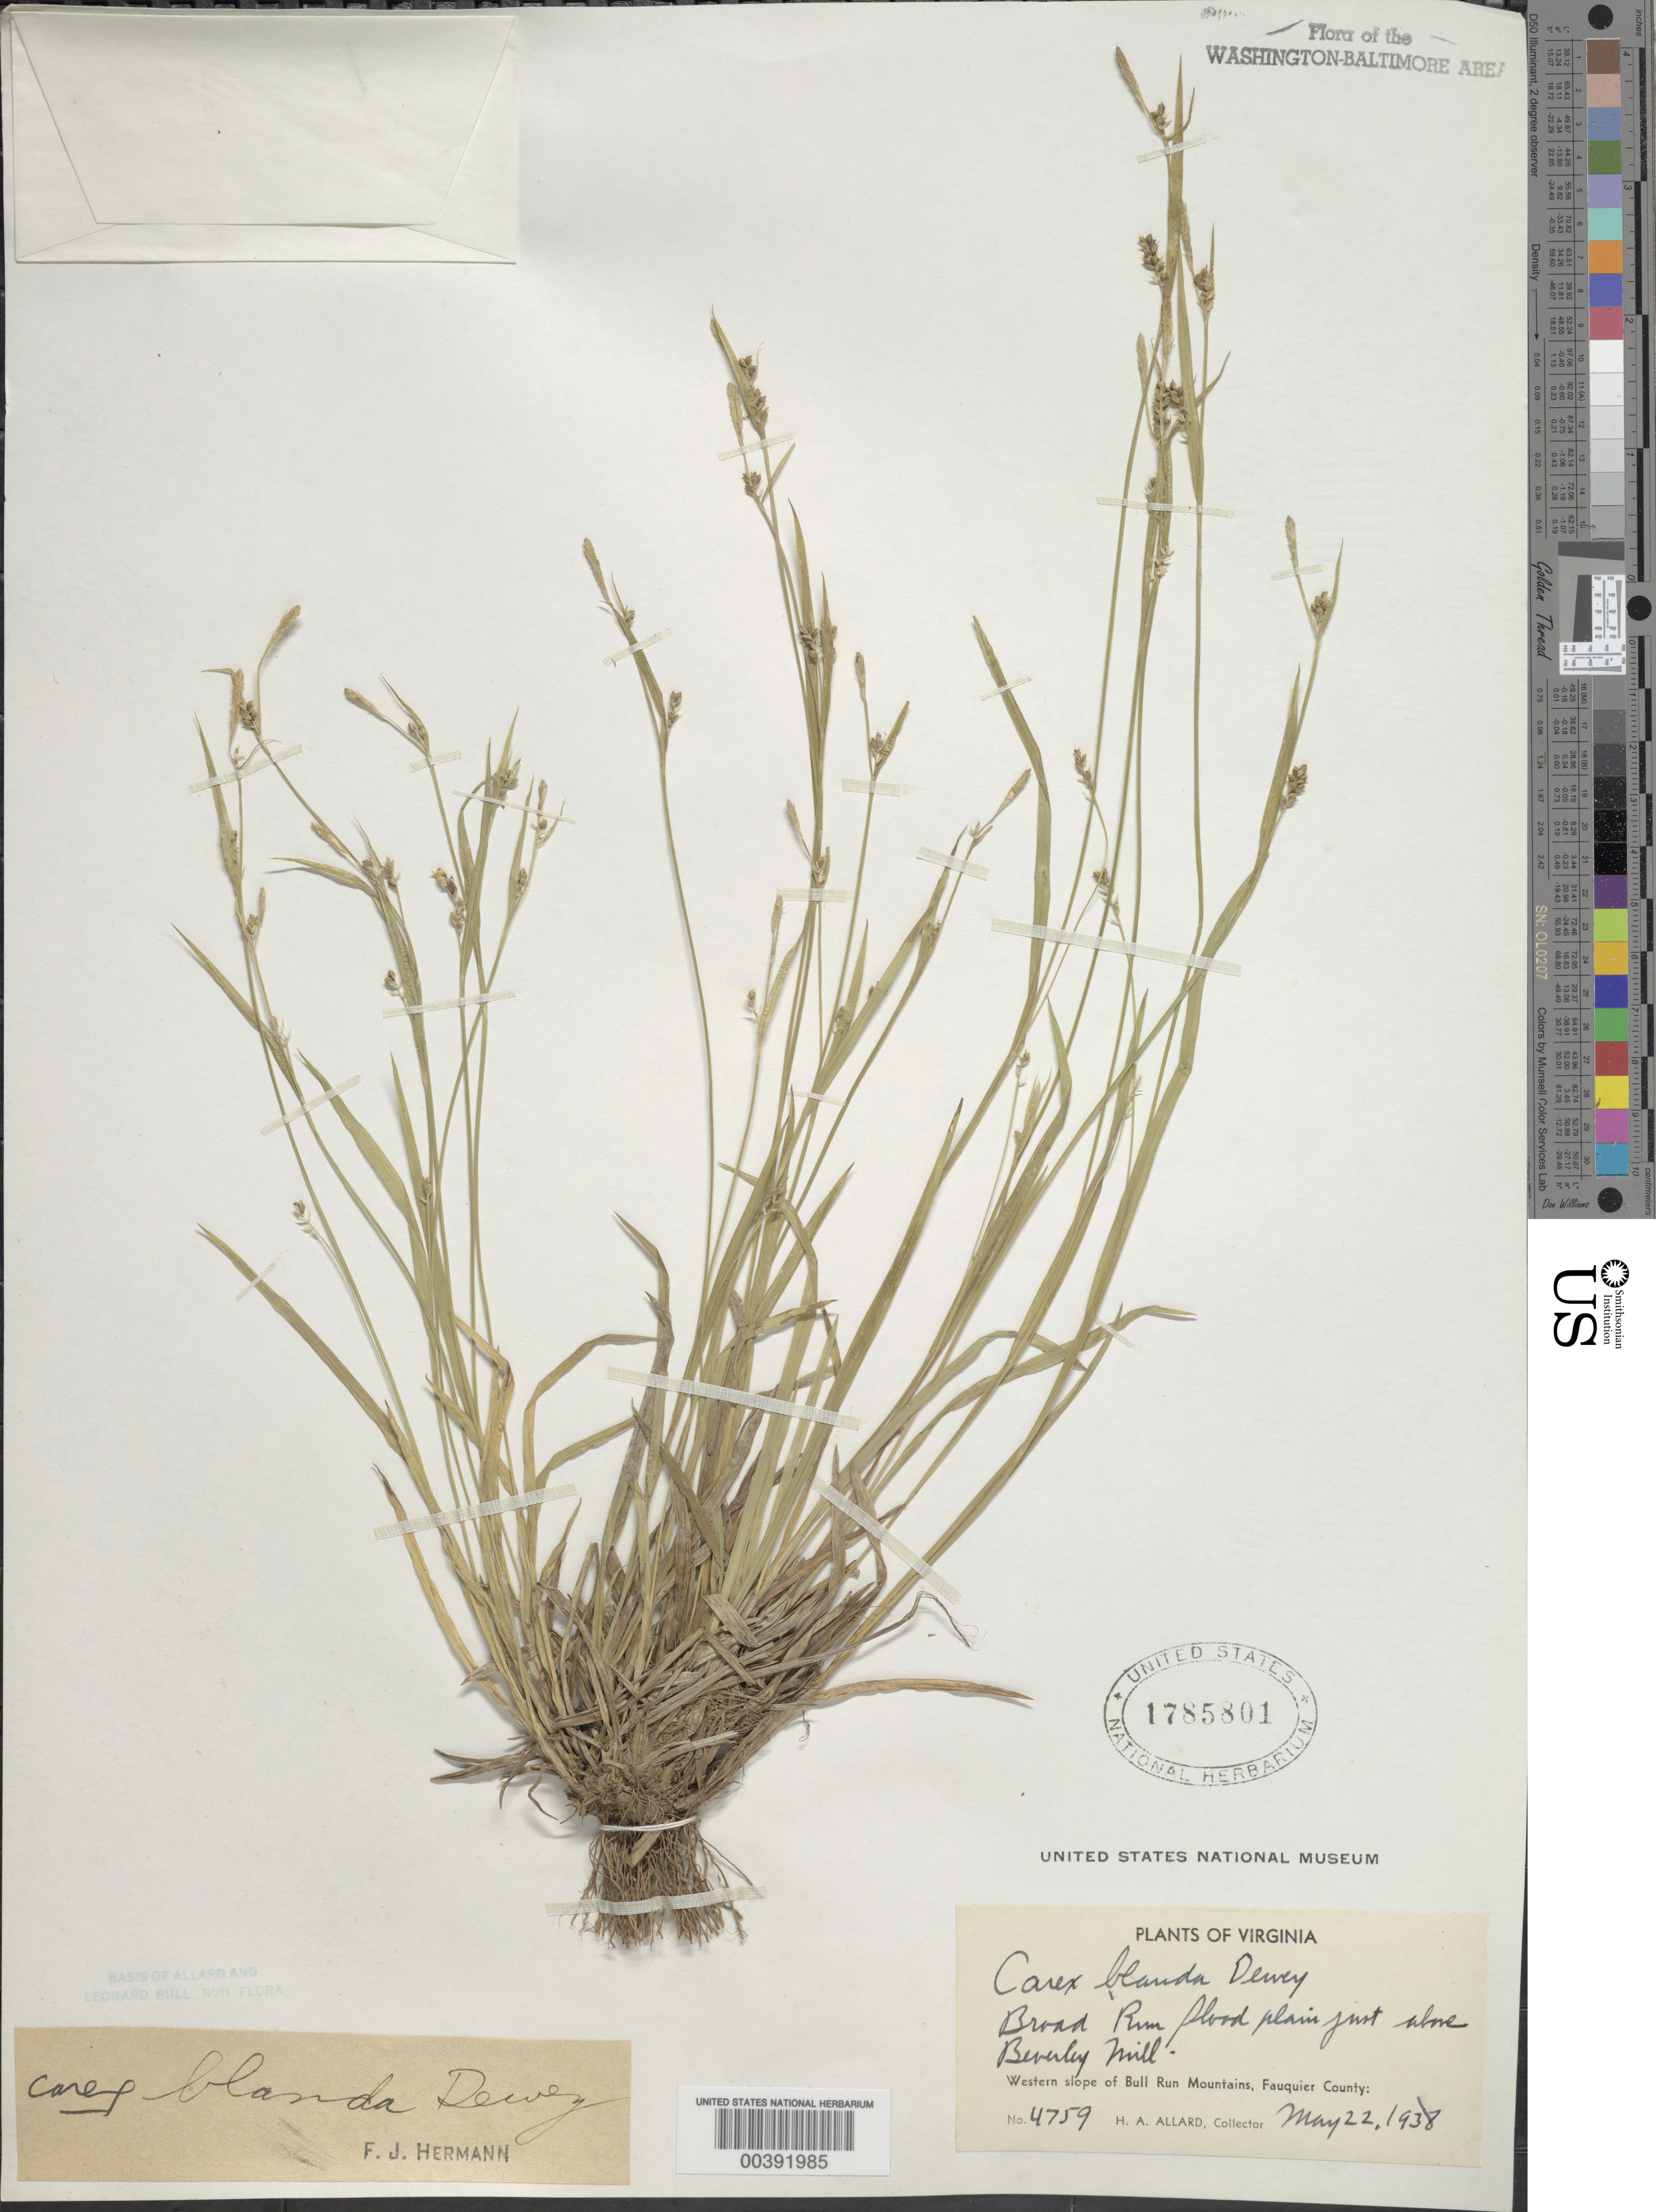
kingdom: Plantae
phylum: Tracheophyta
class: Liliopsida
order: Poales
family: Cyperaceae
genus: Carex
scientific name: Carex blanda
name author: Dewey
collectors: H. A. Allard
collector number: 4759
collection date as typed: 22 May 1938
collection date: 1938-05-22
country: United States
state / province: Virginia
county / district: Fauquier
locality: Broad Run, above Beverley Mill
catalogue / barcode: US 1785801